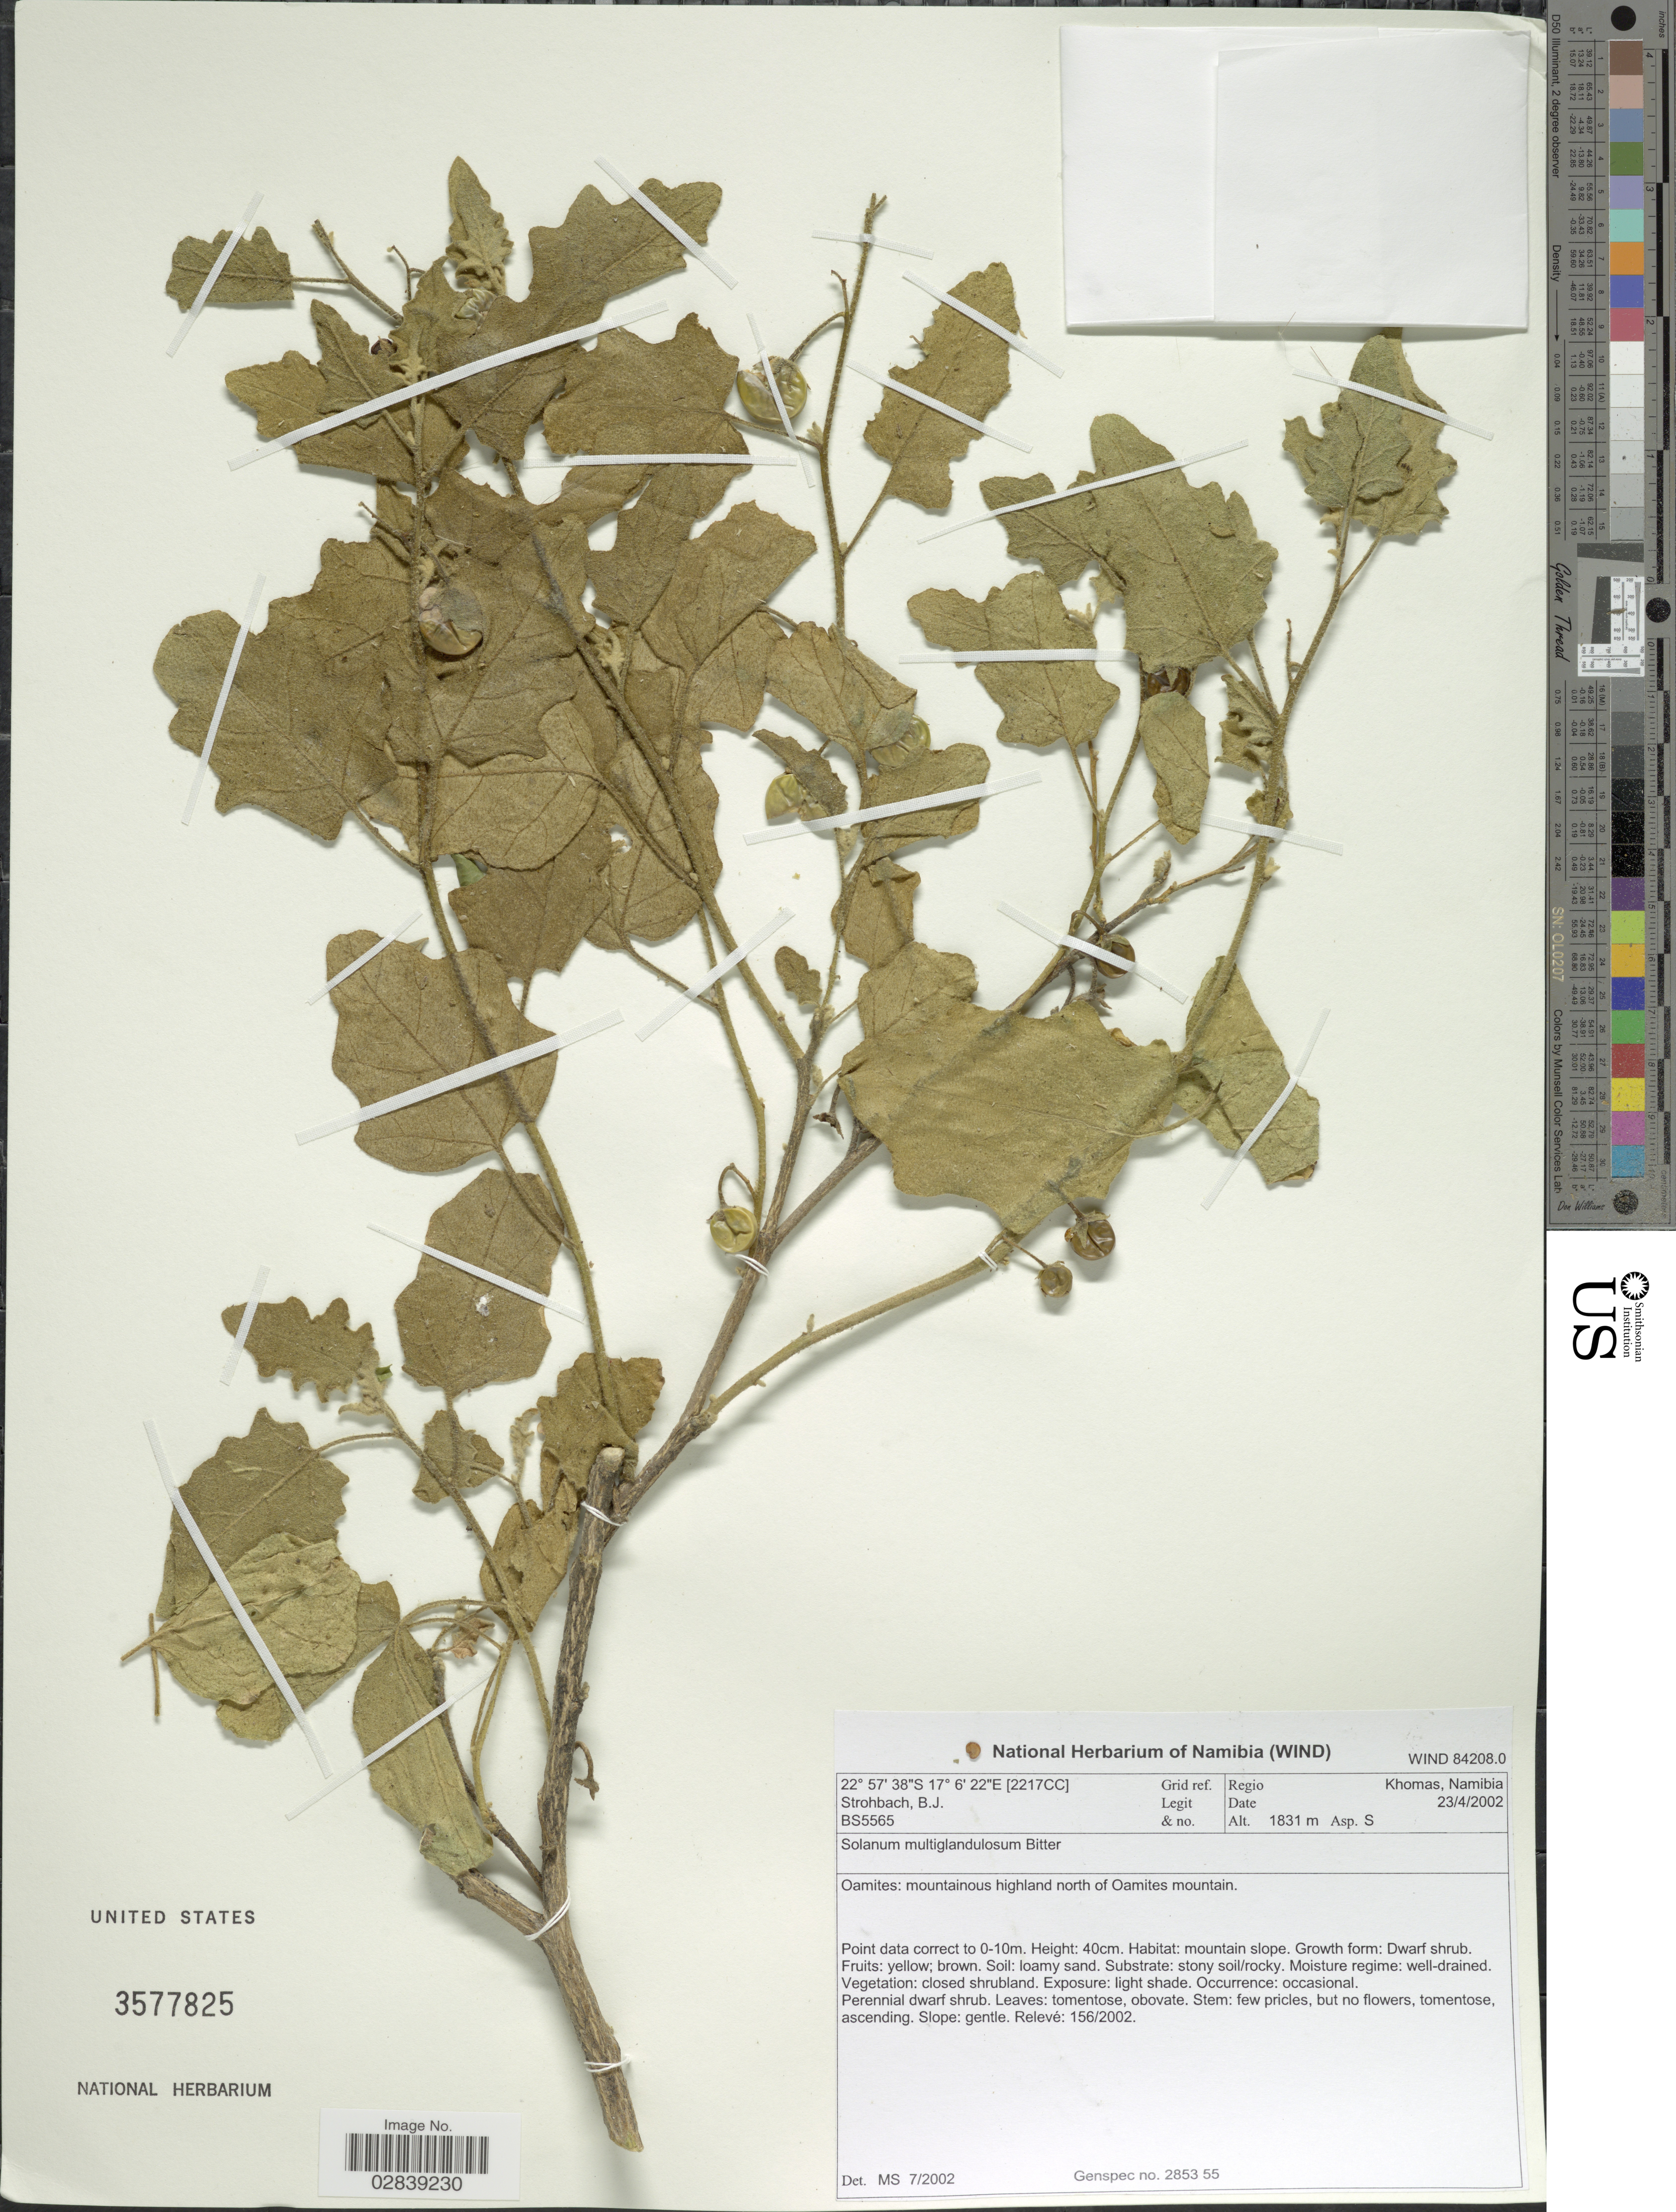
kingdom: Plantae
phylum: Tracheophyta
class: Magnoliopsida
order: Solanales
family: Solanaceae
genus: Solanum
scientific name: Solanum multiglandulosum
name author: Bitter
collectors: B. Strohbach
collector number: BS5565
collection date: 2002-04-23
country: Namibia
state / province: Khomas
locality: [2217CC] Grid ref., Regio Khomas, Oamites: mountainous highland north of Oamites mountain.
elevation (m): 1831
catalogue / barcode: US 3577825